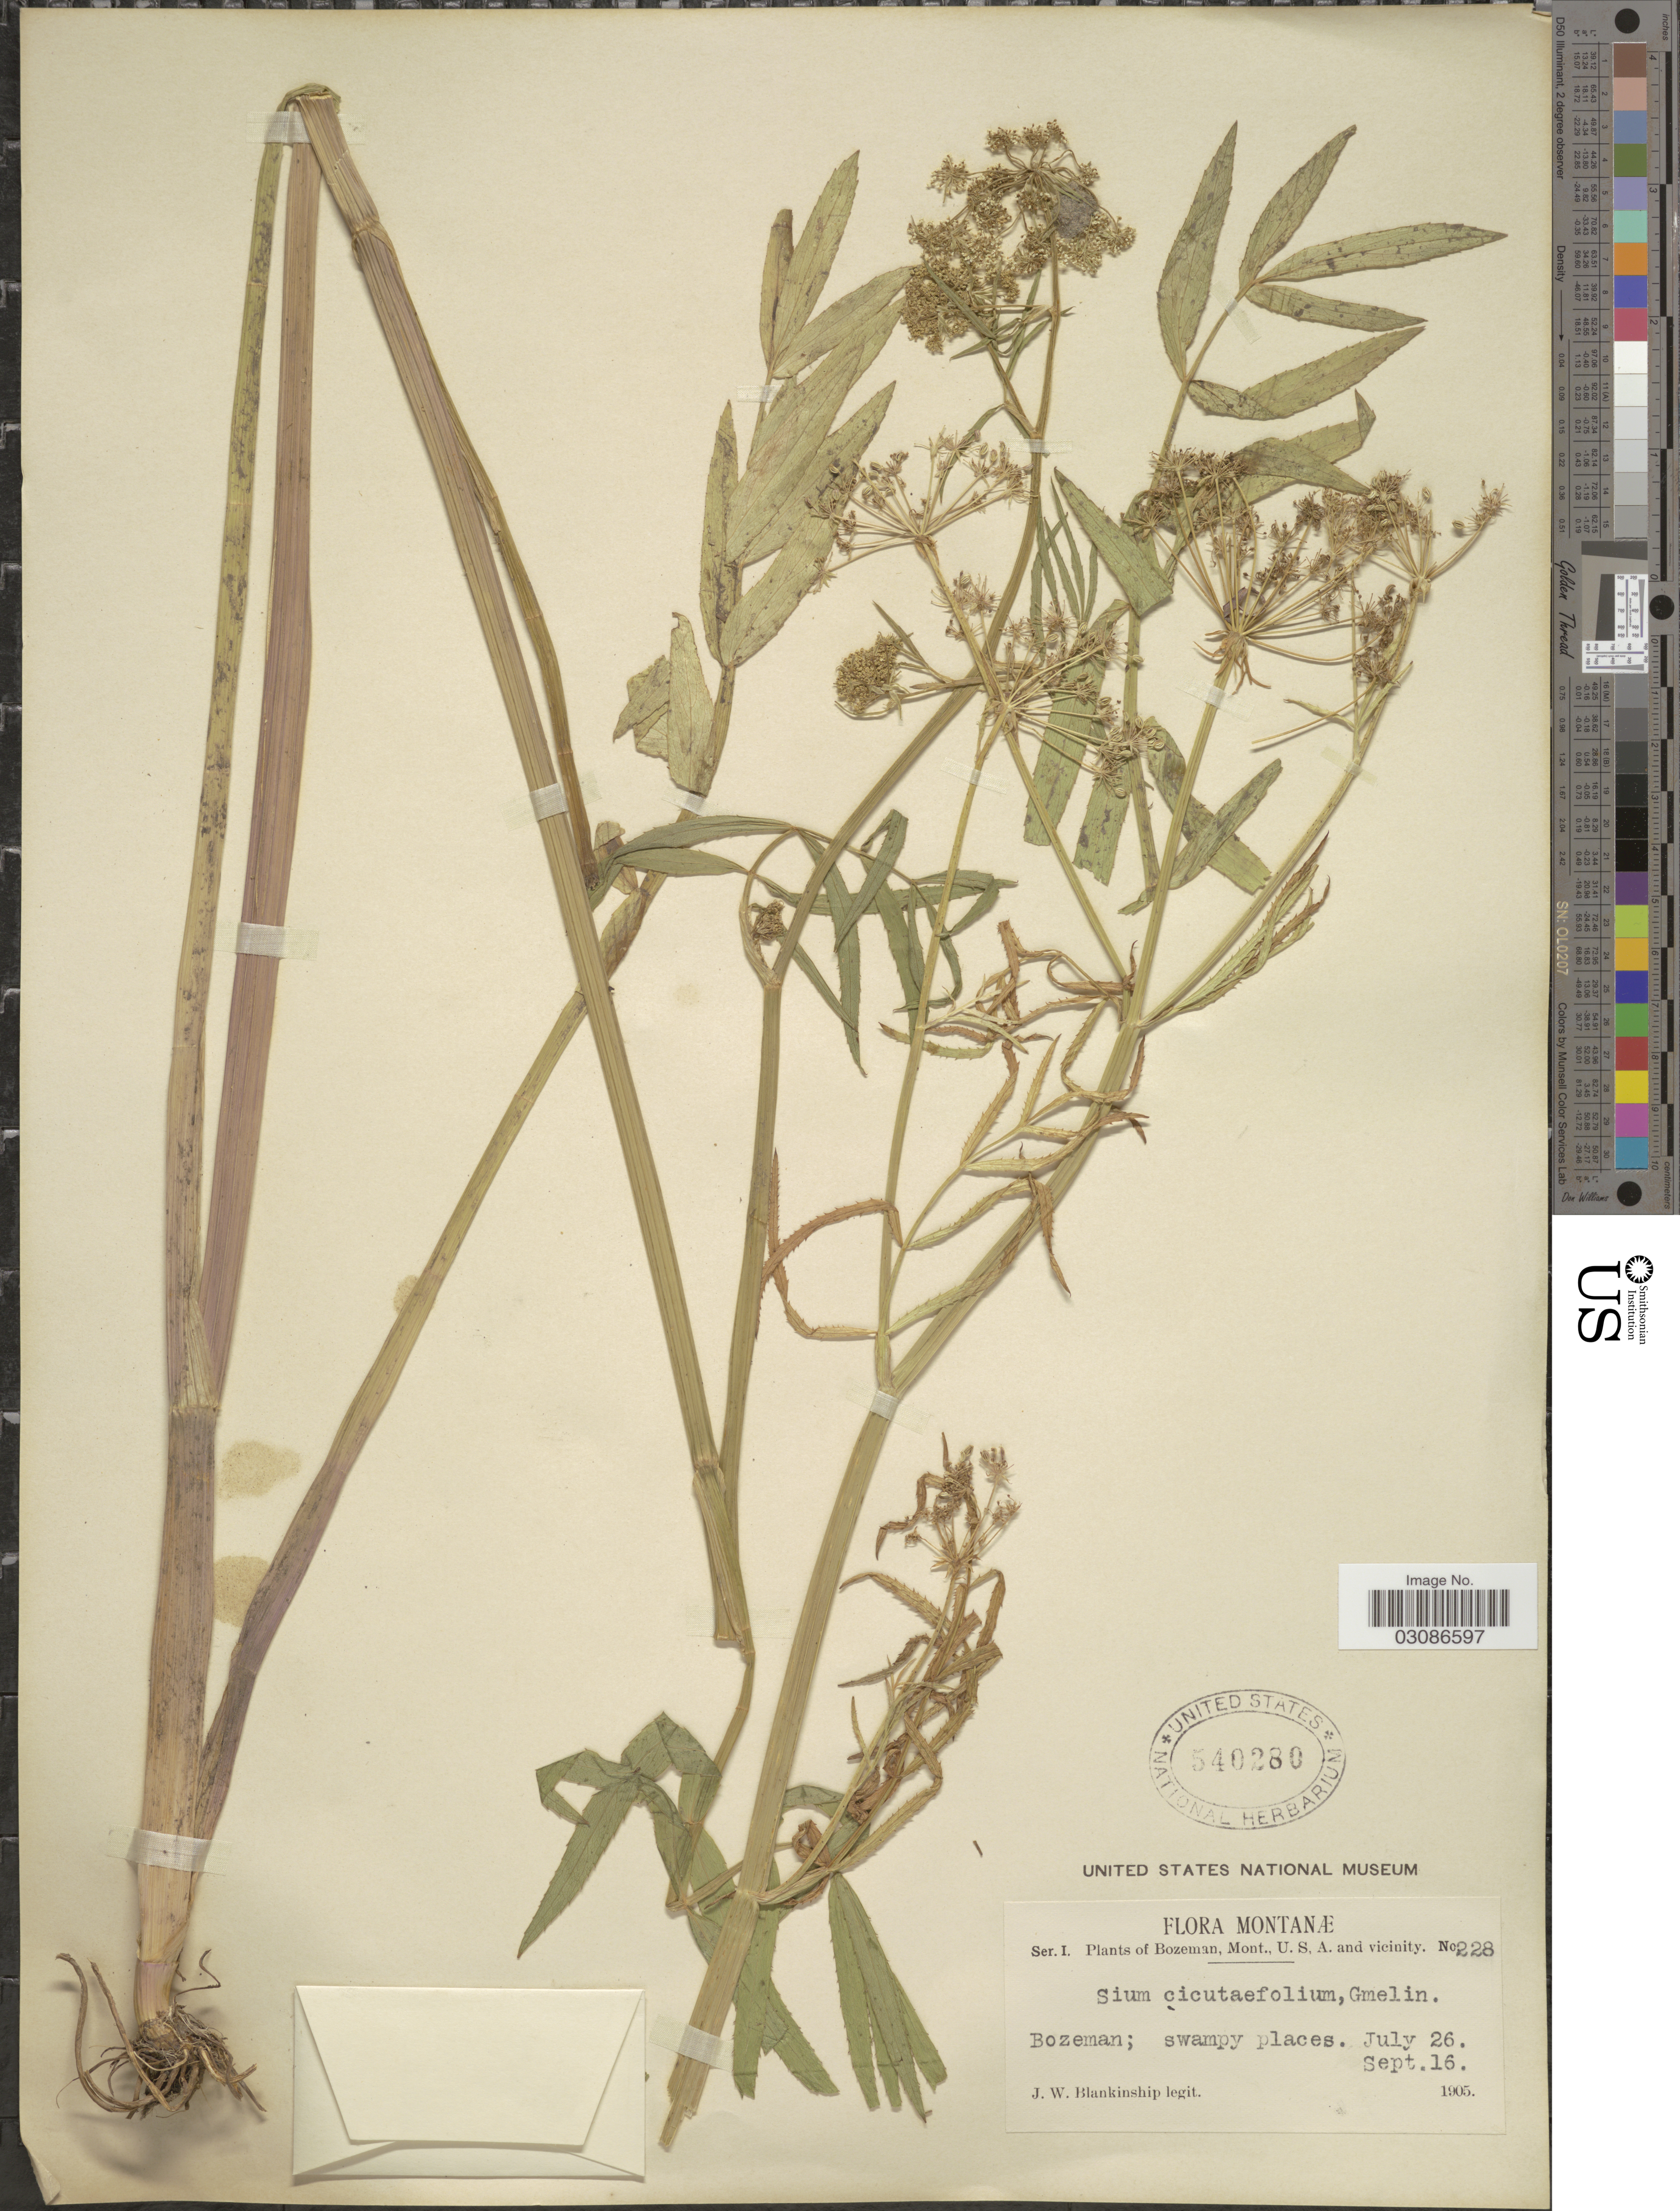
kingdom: Plantae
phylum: Tracheophyta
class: Magnoliopsida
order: Apiales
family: Apiaceae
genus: Sium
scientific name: Sium suave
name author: Walter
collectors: J. W. Blankinship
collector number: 228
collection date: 1905-07-26/1905-09-16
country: United States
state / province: Montana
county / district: Gallatin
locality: Bozeman.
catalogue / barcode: US 540280